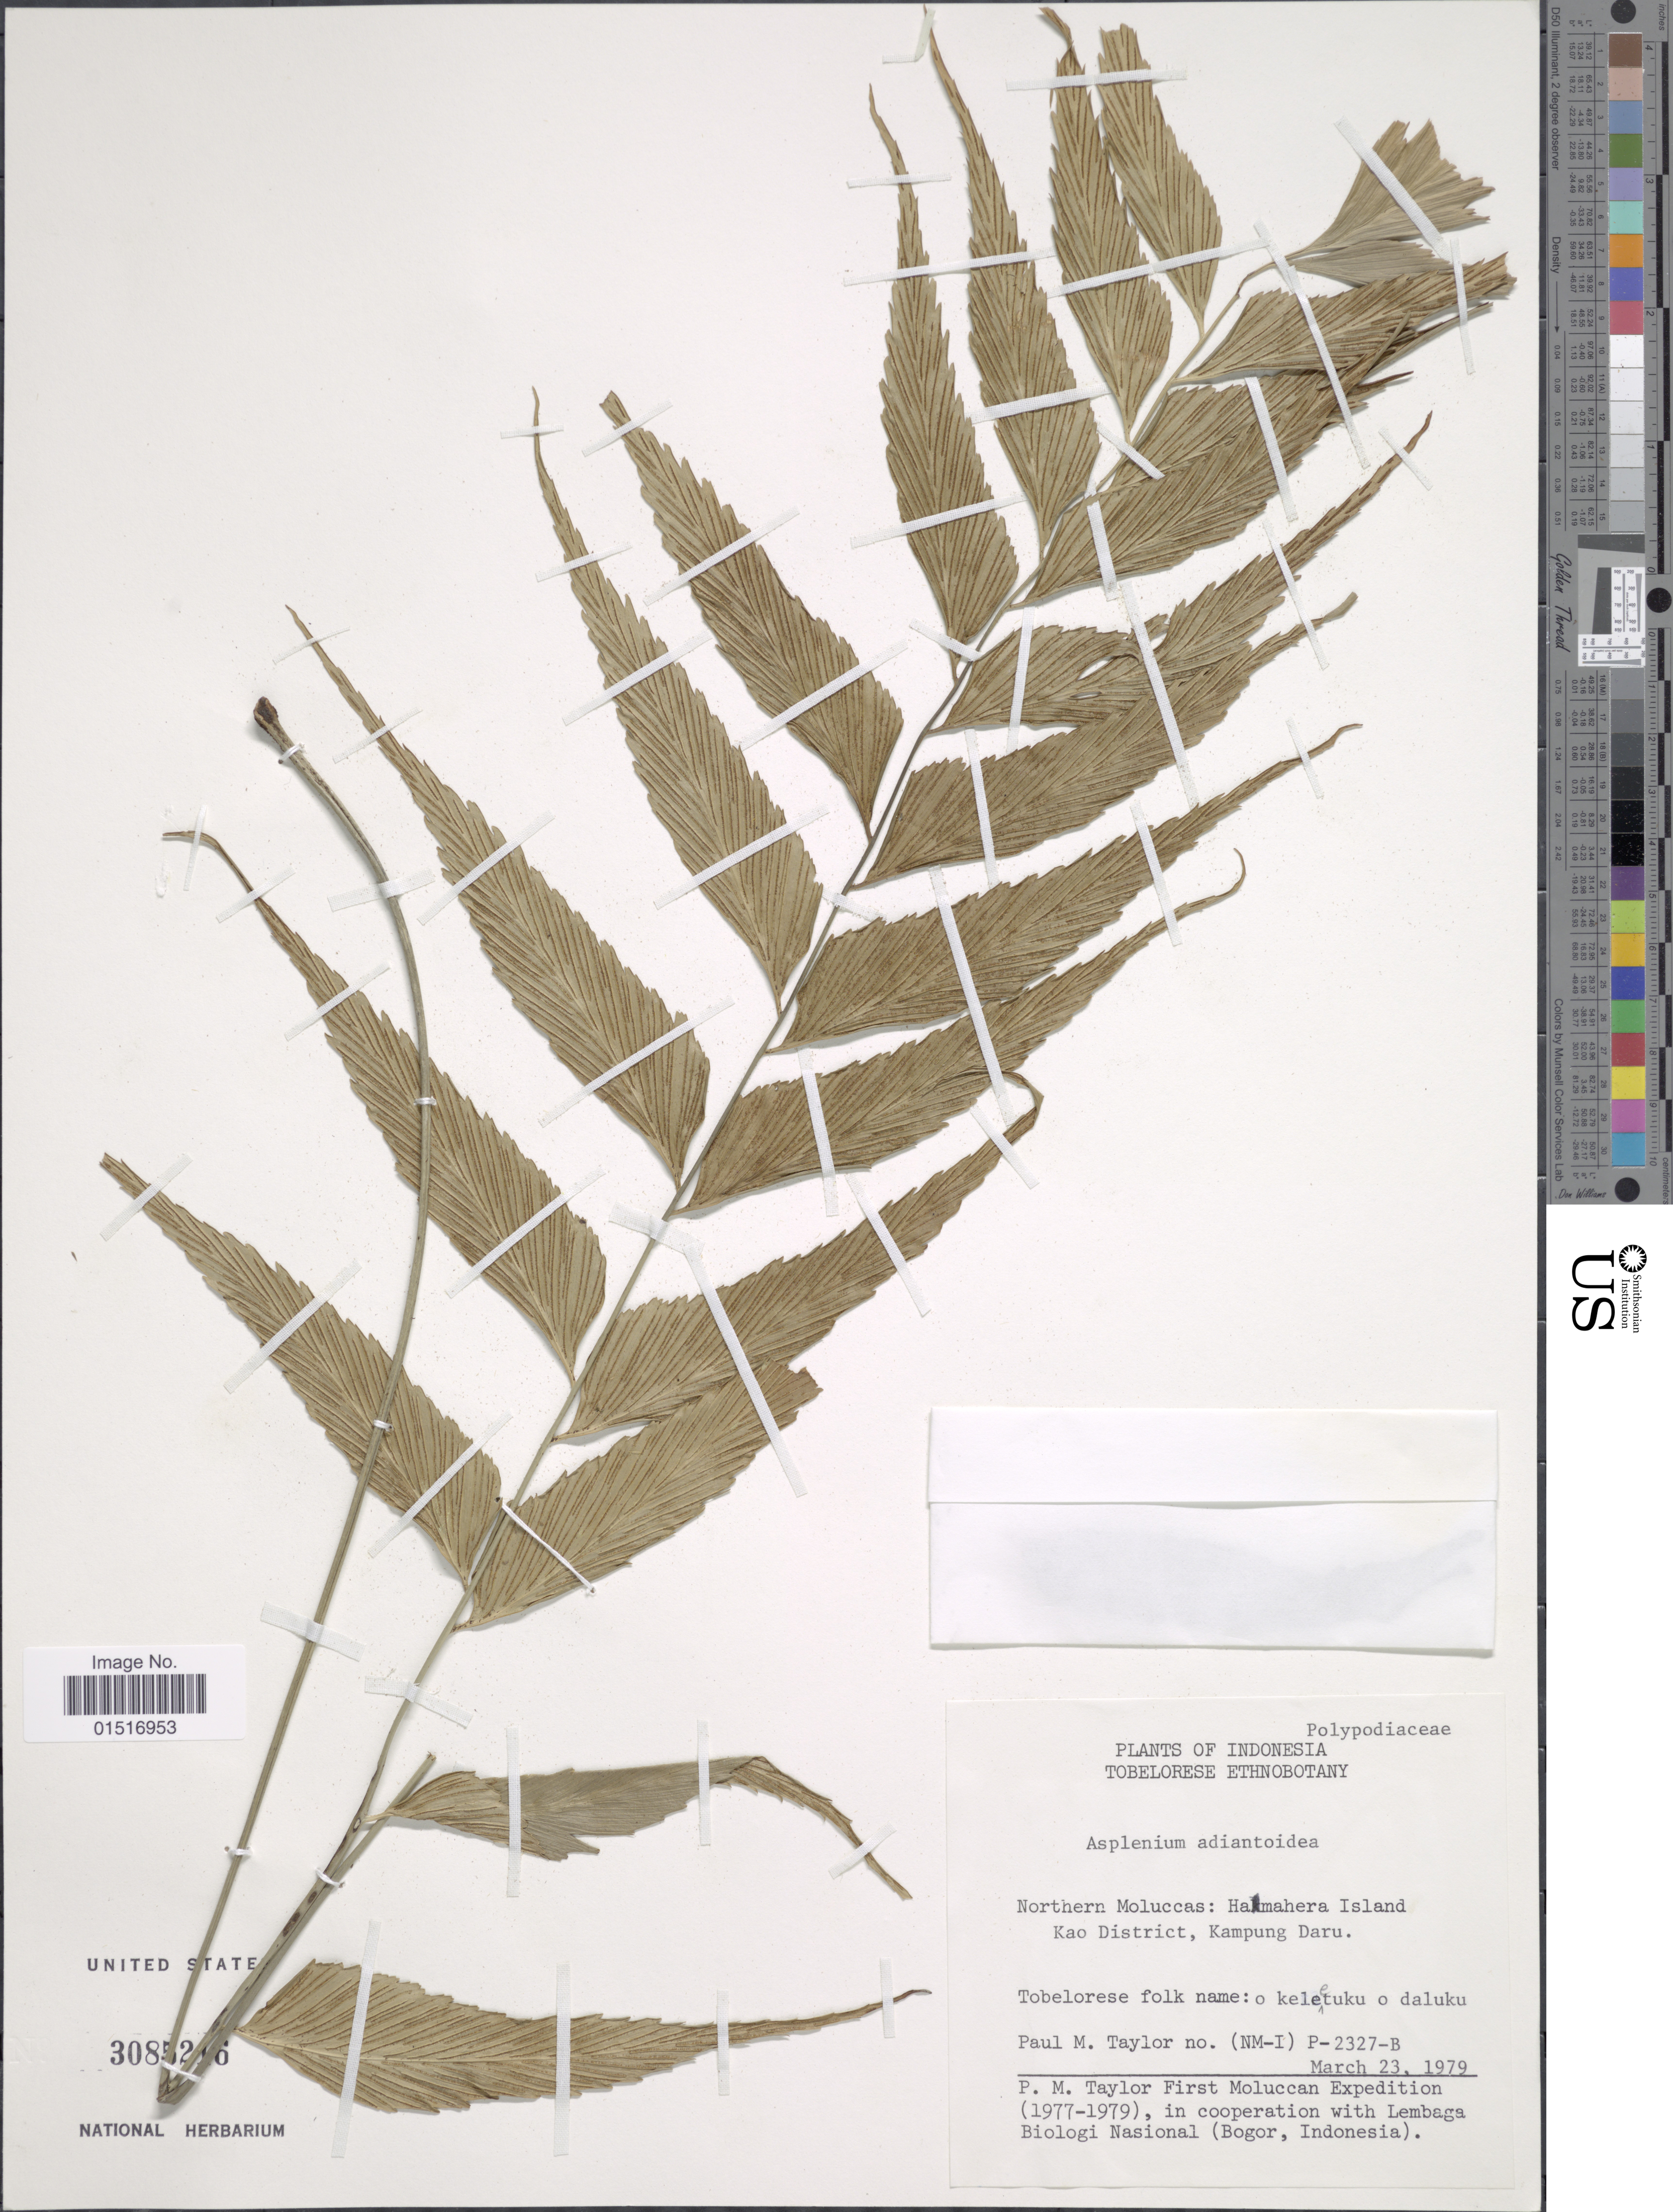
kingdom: Plantae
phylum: Tracheophyta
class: Polypodiopsida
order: Polypodiales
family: Aspleniaceae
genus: Asplenium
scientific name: Asplenium polyodon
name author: G. Forst.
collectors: P. M. Taylor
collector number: (NM-I) P- 2327-D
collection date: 1979-03-23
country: Indonesia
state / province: Maluku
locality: Northern Moluccas: Halmahera Island. Kao District, Kampung Daru